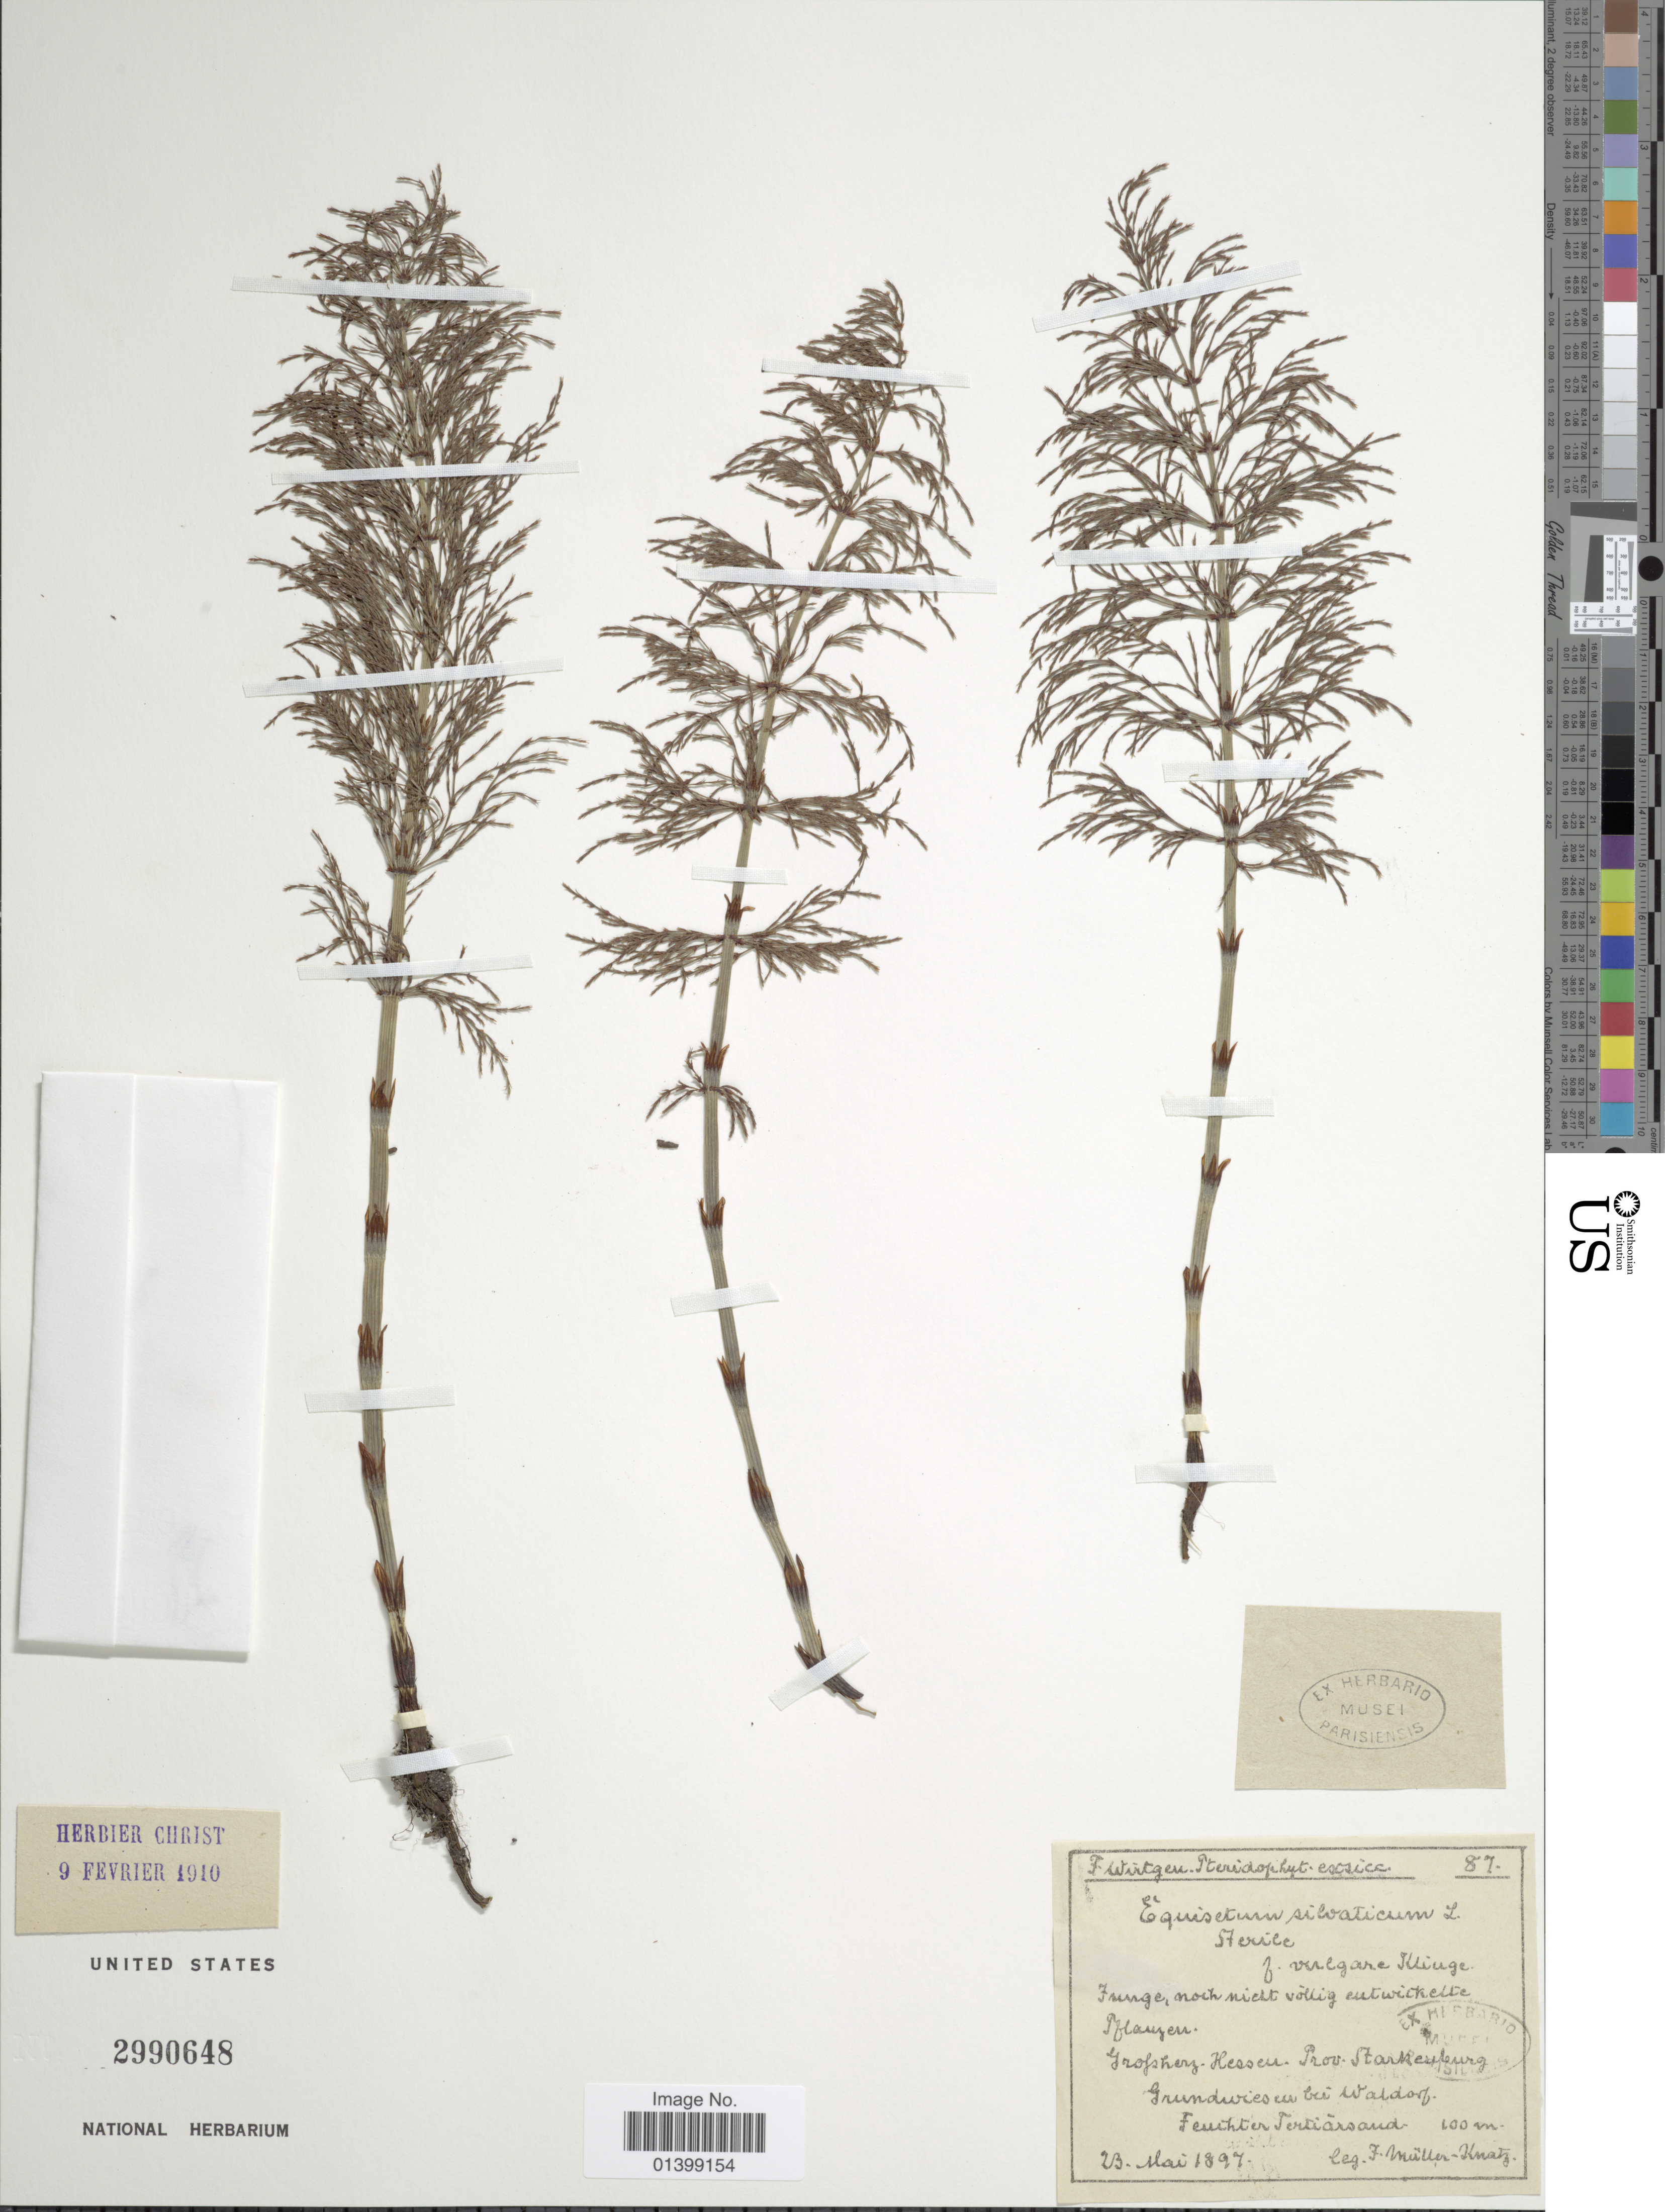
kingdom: Plantae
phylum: Tracheophyta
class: Polypodiopsida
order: Equisetales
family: Equisetaceae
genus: Equisetum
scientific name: Equisetum sylvaticum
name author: L.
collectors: F. Müller-Knatz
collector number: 87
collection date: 1897-05-23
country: Germany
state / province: Rhineland-Palatinate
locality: Grofsberg Prov. Starkenburg Grundwiesen bei Waldorf [interpreted]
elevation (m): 100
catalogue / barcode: US 2990648